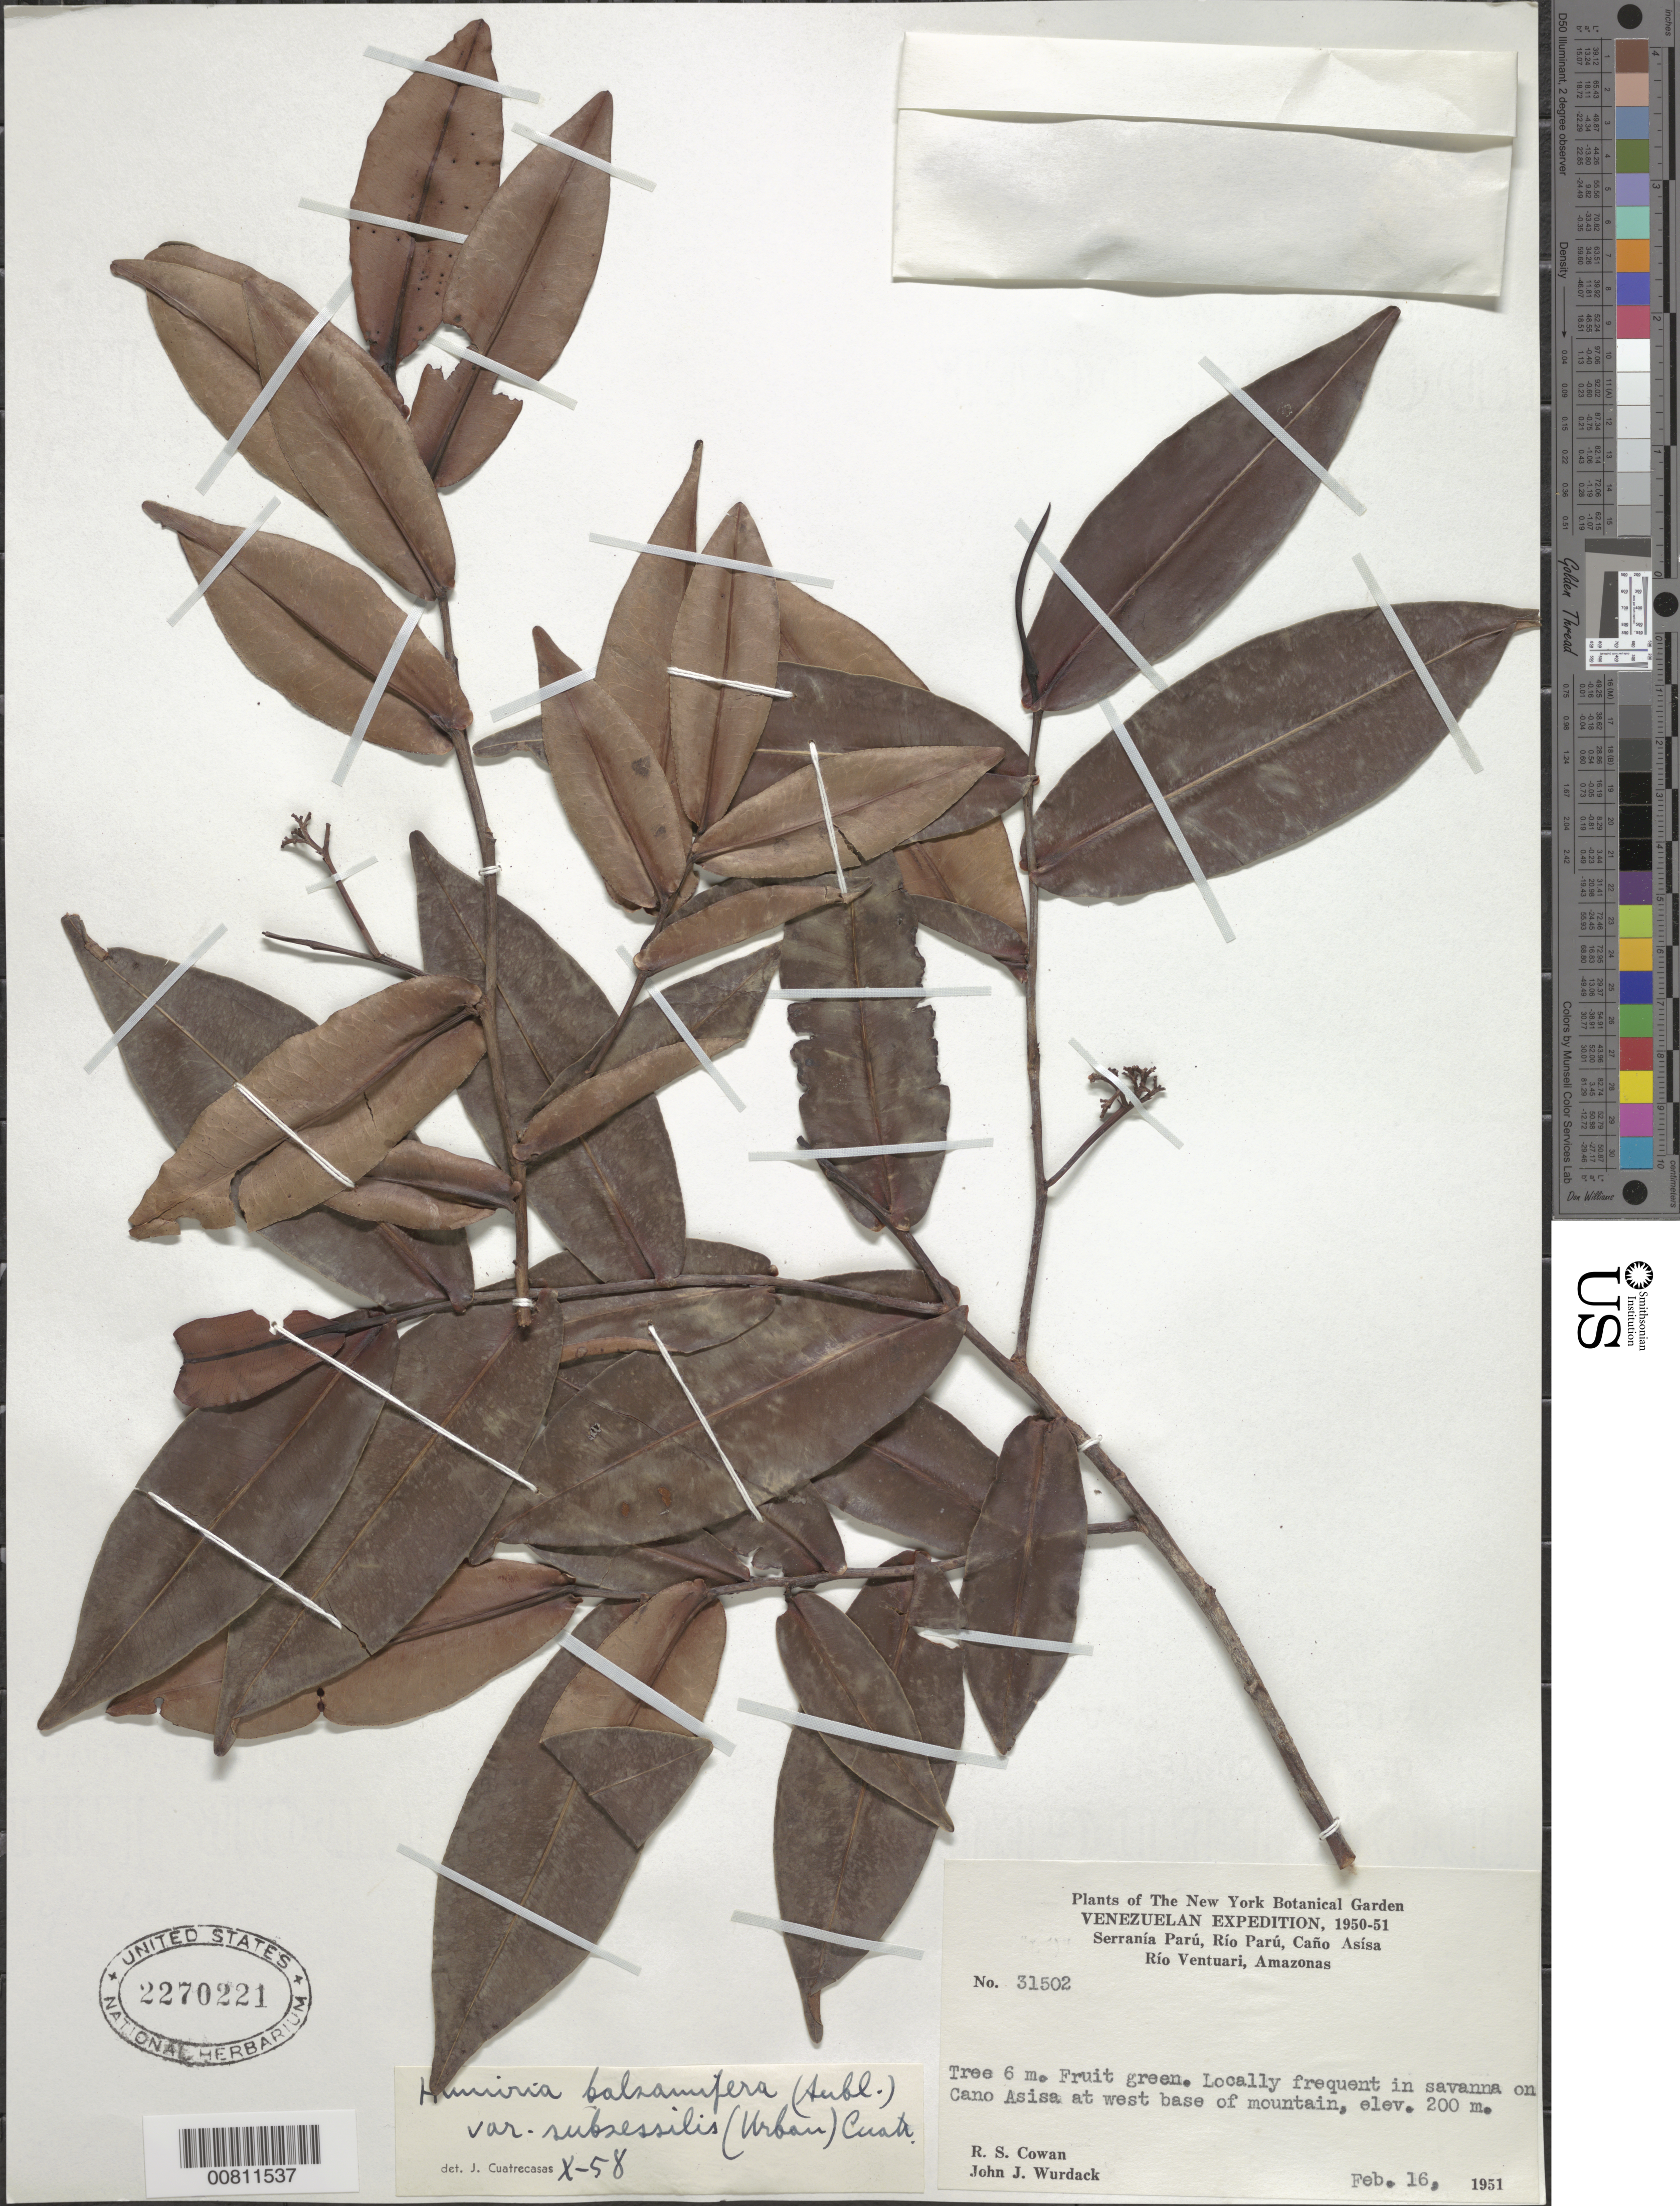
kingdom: Plantae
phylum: Tracheophyta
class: Magnoliopsida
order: Malpighiales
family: Humiriaceae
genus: Humiria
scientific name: Humiria balsamifera var. subsessilis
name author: (Urb.) Cuatrec.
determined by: Cuatrecasas, J.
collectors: R. S. Cowan & J. J. Wurdack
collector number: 31502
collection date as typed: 16-Feb-51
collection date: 1951-02-16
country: Venezuela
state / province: Amazonas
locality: Serranía Parú, Río Parú, Caño Asísa, Río Ventuari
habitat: Savanna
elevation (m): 200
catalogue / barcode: US 2270221